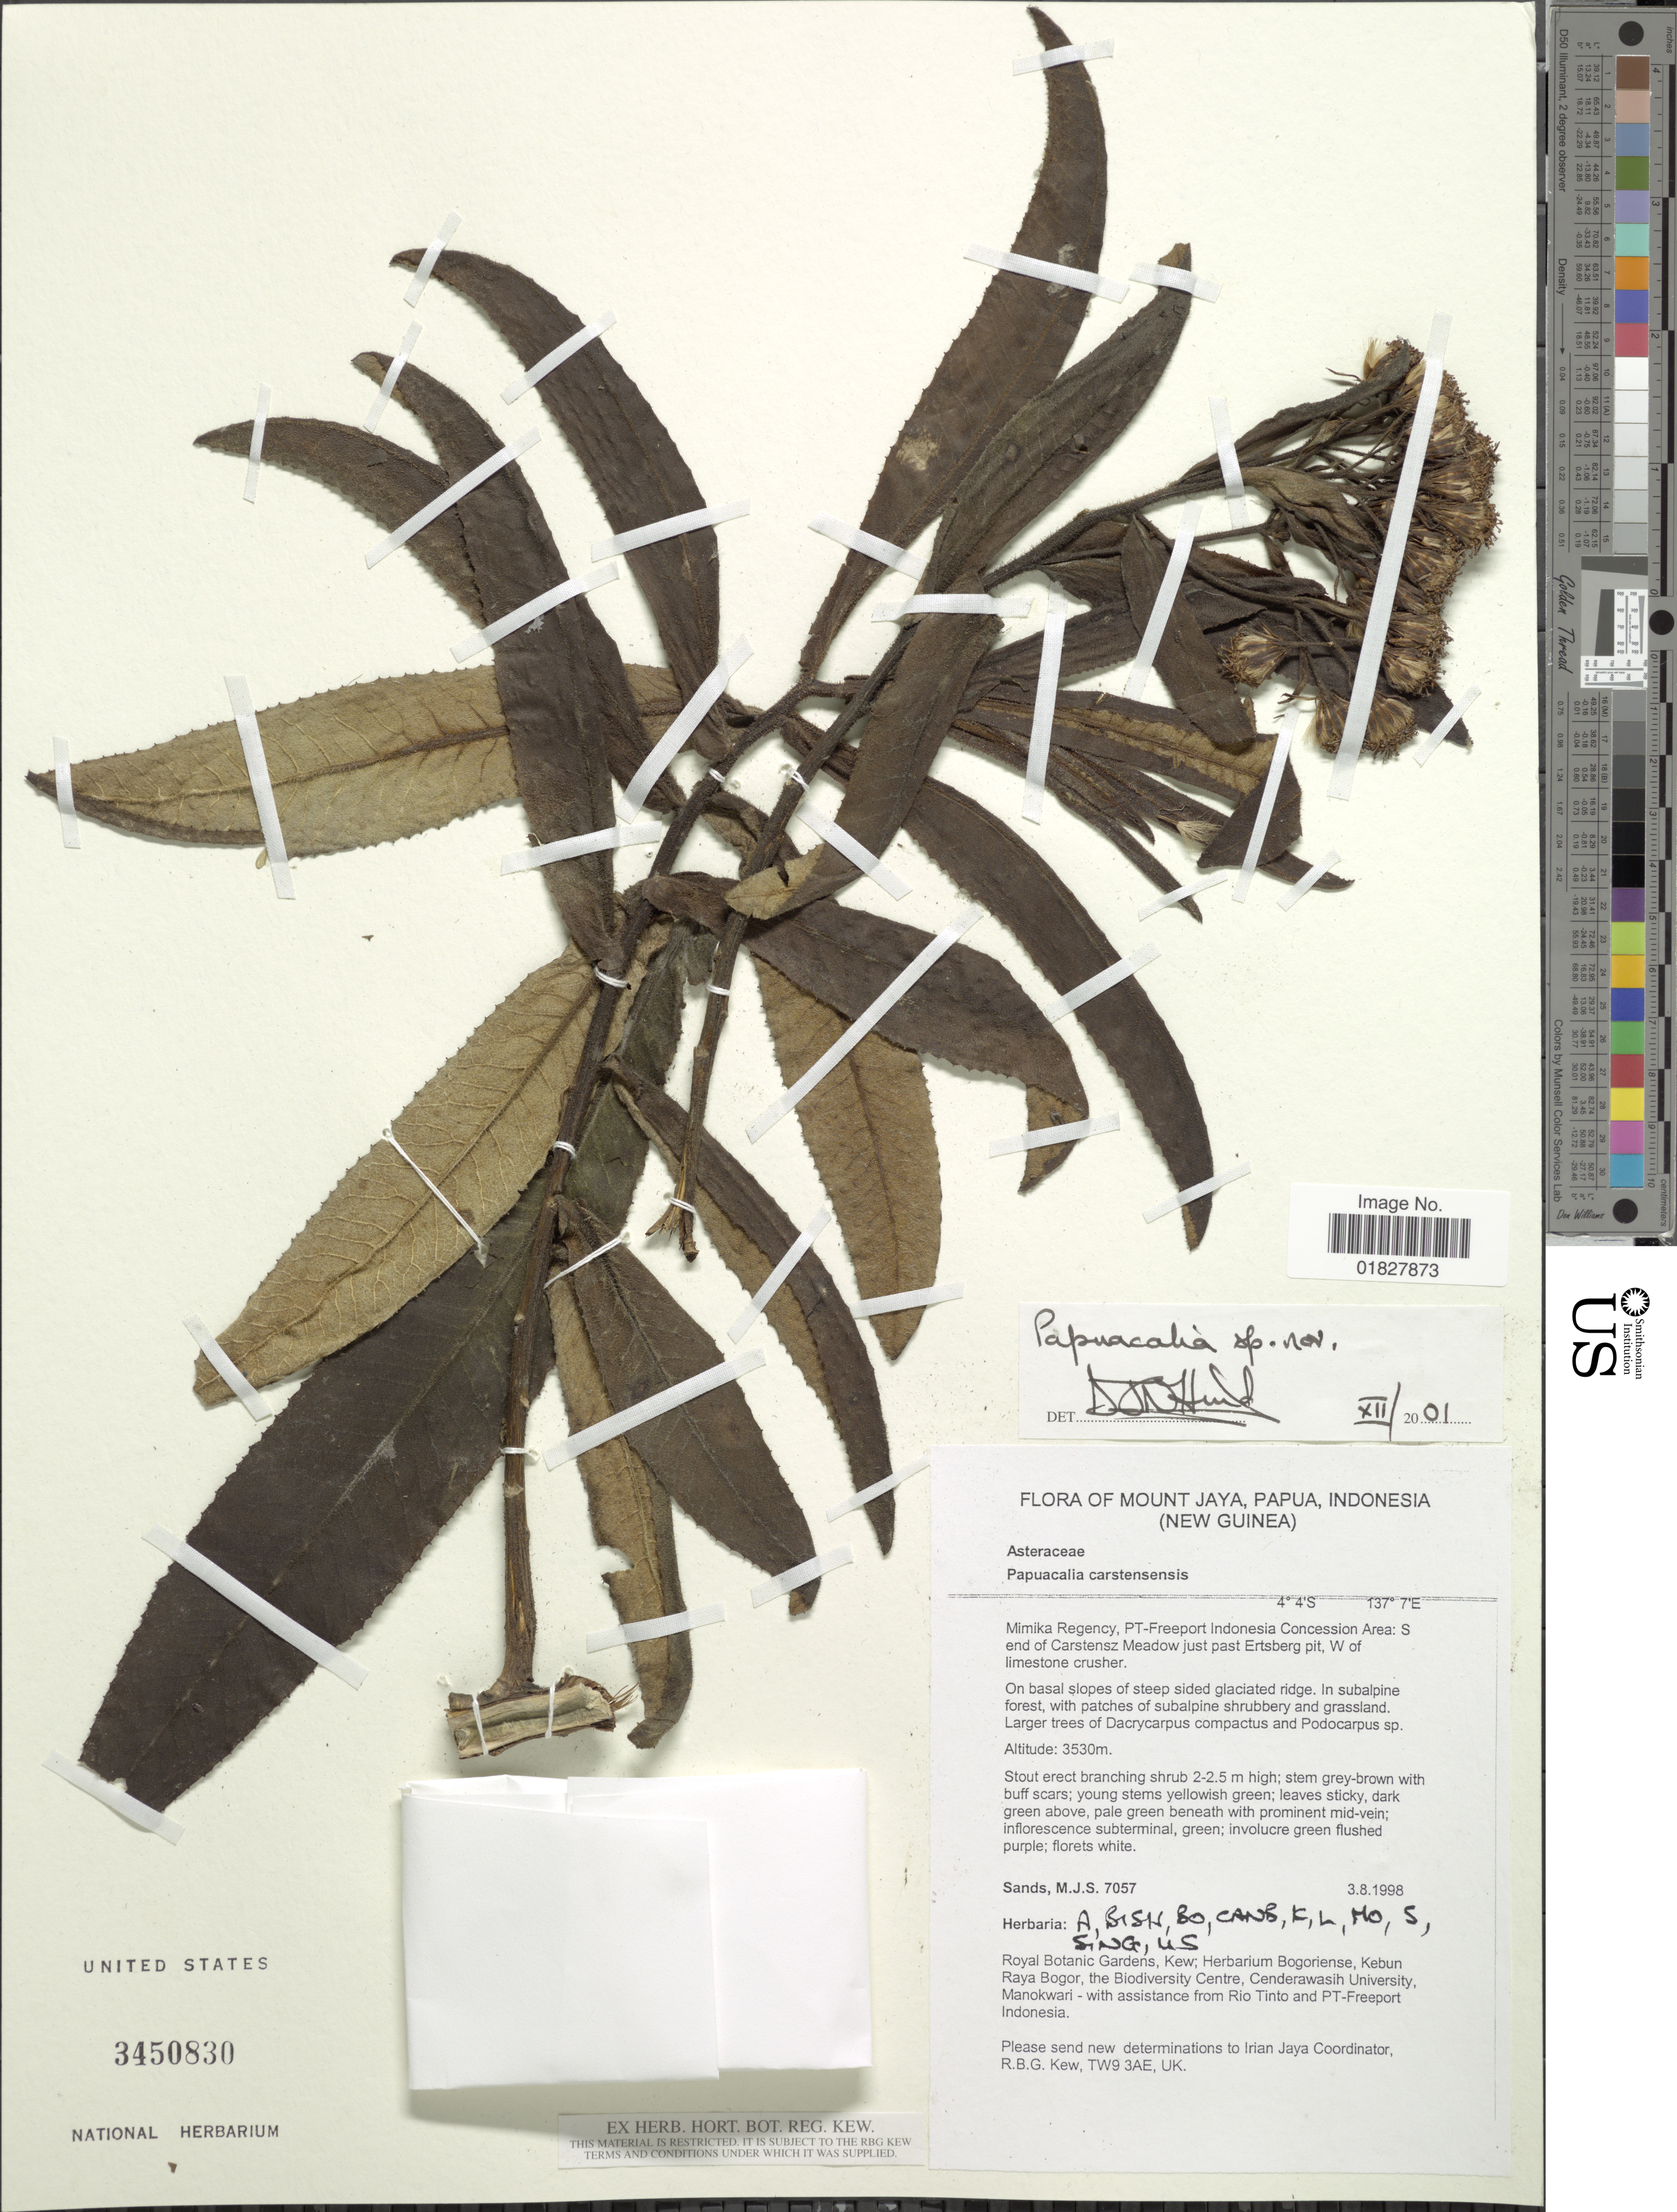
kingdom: Plantae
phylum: Tracheophyta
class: Magnoliopsida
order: Asterales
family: Asteraceae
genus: Papuacalia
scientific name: Papuacalia sp.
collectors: M. Sands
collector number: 7057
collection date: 1998-08-03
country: Indonesia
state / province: Papua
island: New Guinea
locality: Mount Jaya (New Guinea), Mimika Regency, PT-Freeport Indonesia Concession Area, S end of Carstensz Meadow just past Ertsberg pit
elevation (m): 3530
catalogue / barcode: US 3450830